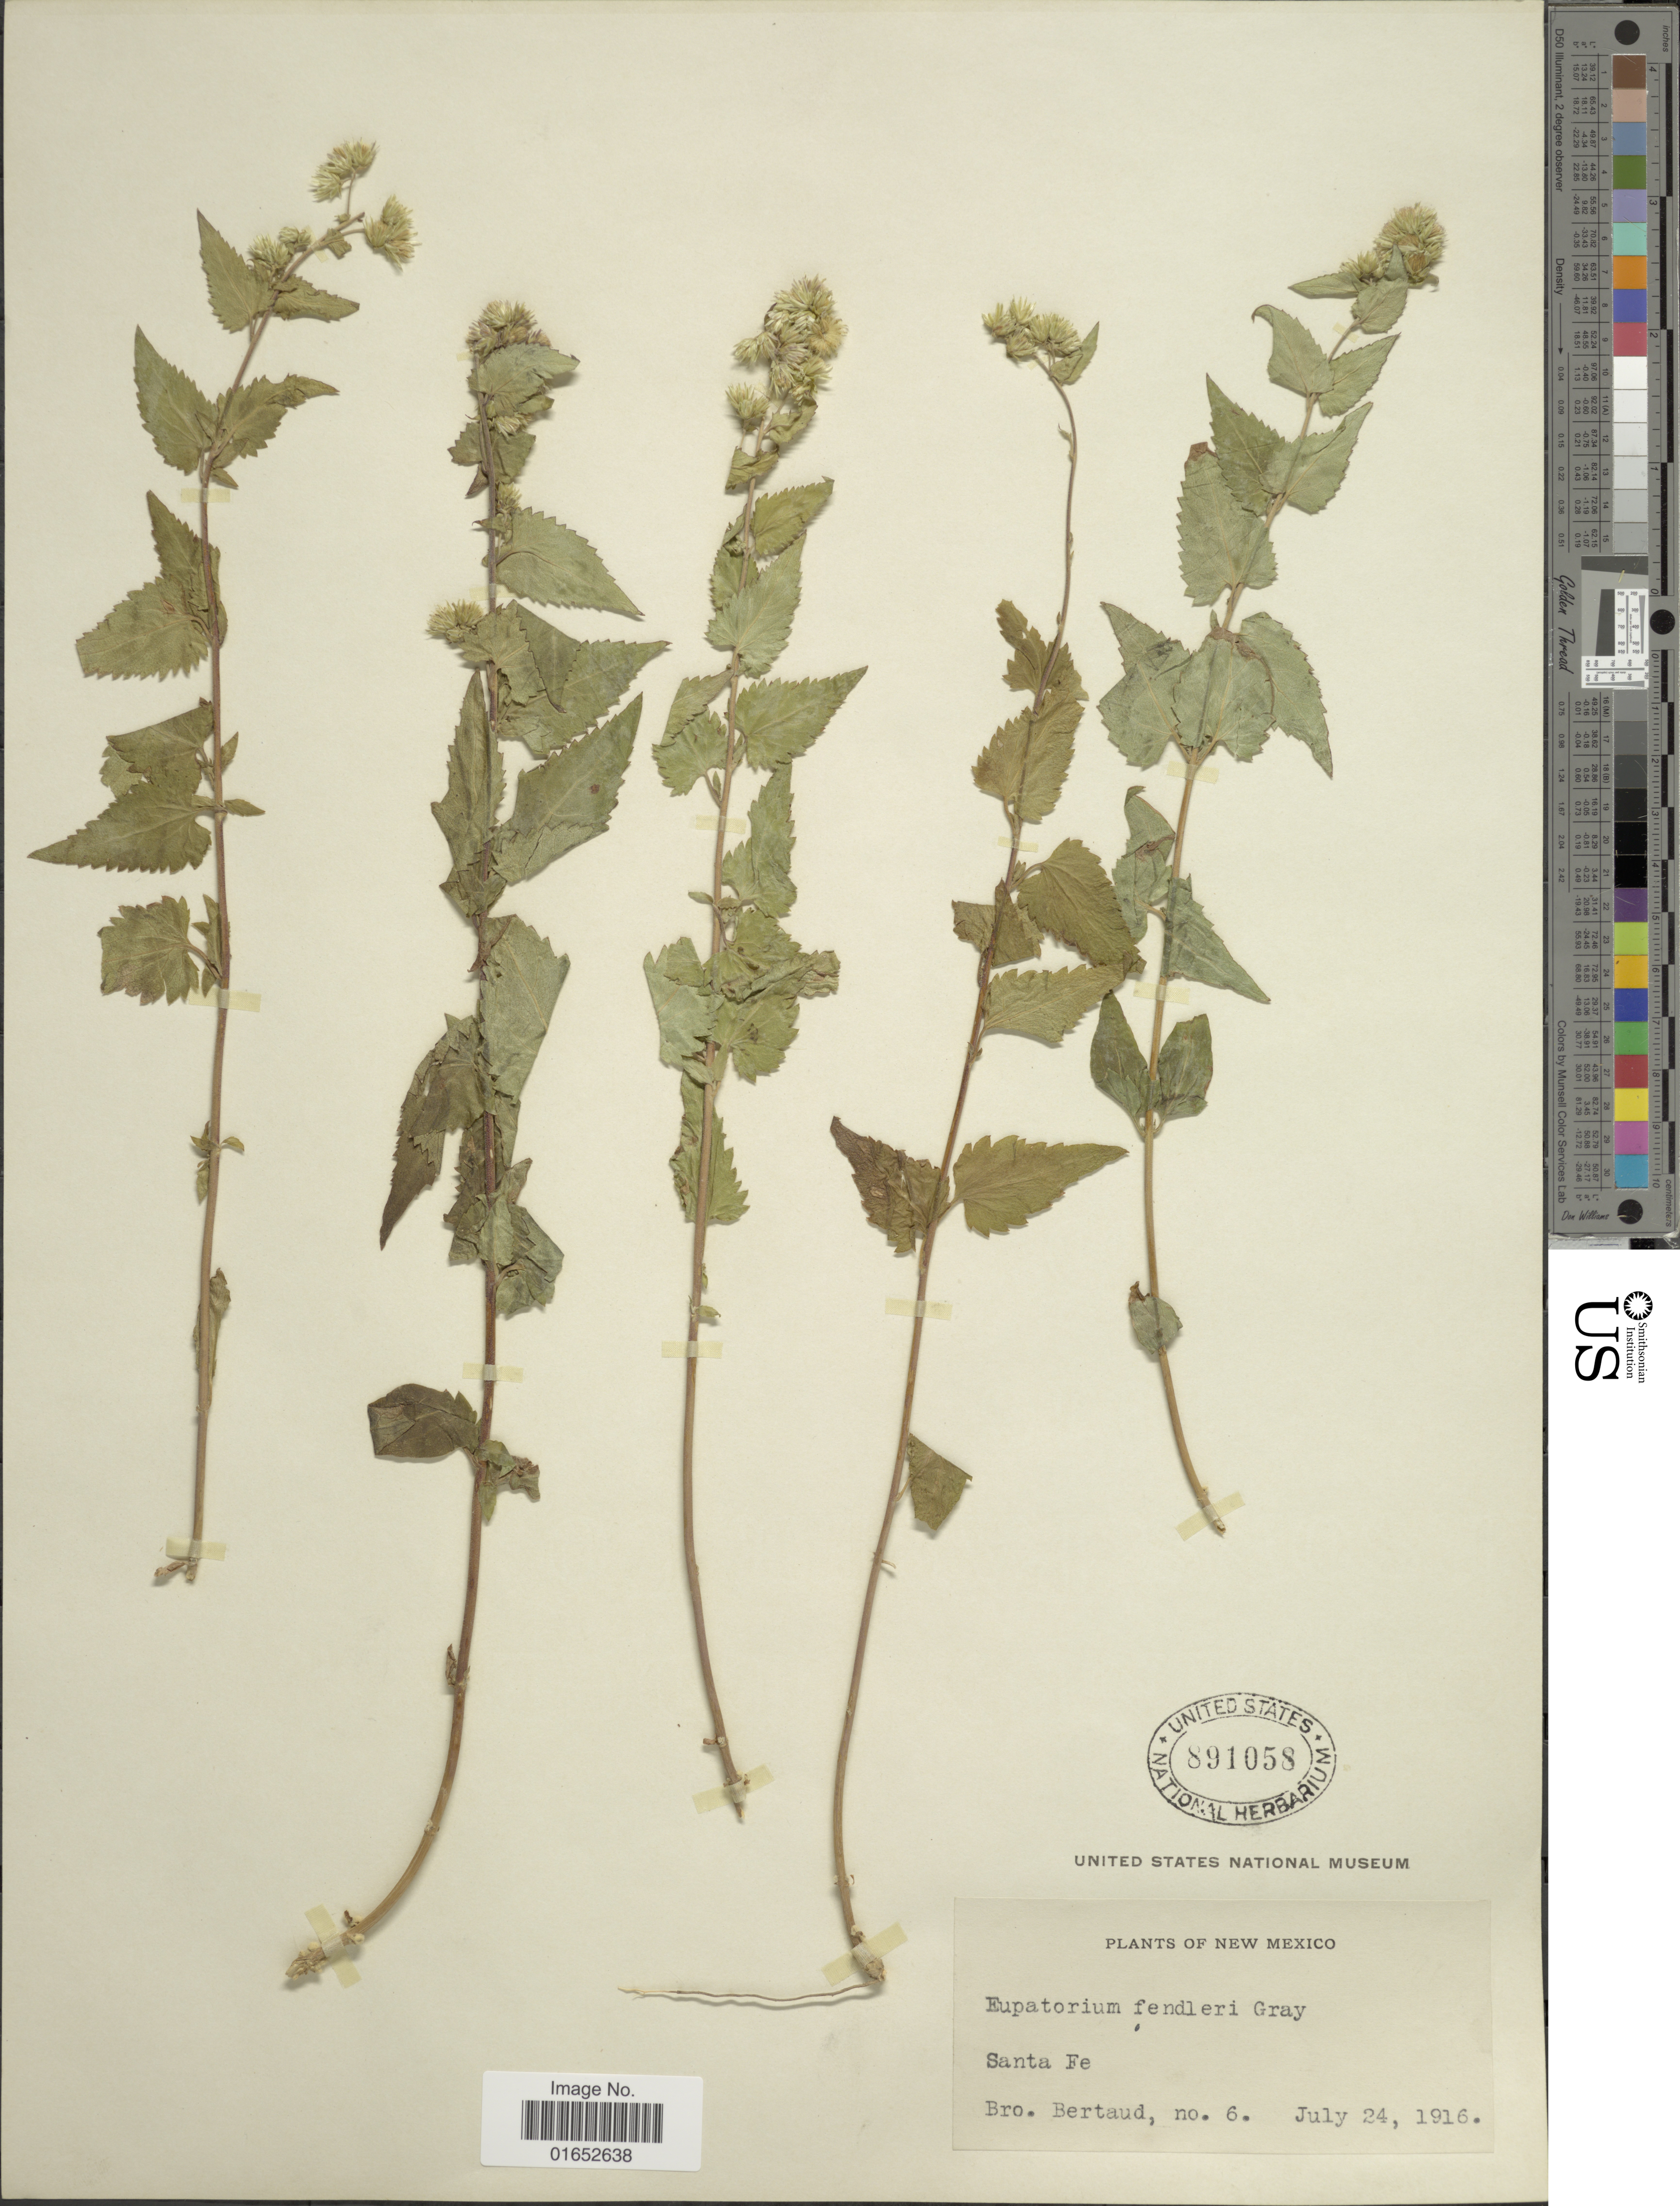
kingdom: Plantae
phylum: Tracheophyta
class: Magnoliopsida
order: Asterales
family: Asteraceae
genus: Brickelliastrum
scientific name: Brickelliastrum fendleri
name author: (A. Gray) R.M. King & H. Rob.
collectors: Bro. Bertaud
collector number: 6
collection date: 1916-07-24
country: United States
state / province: New Mexico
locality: Santa fe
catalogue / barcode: US 891058